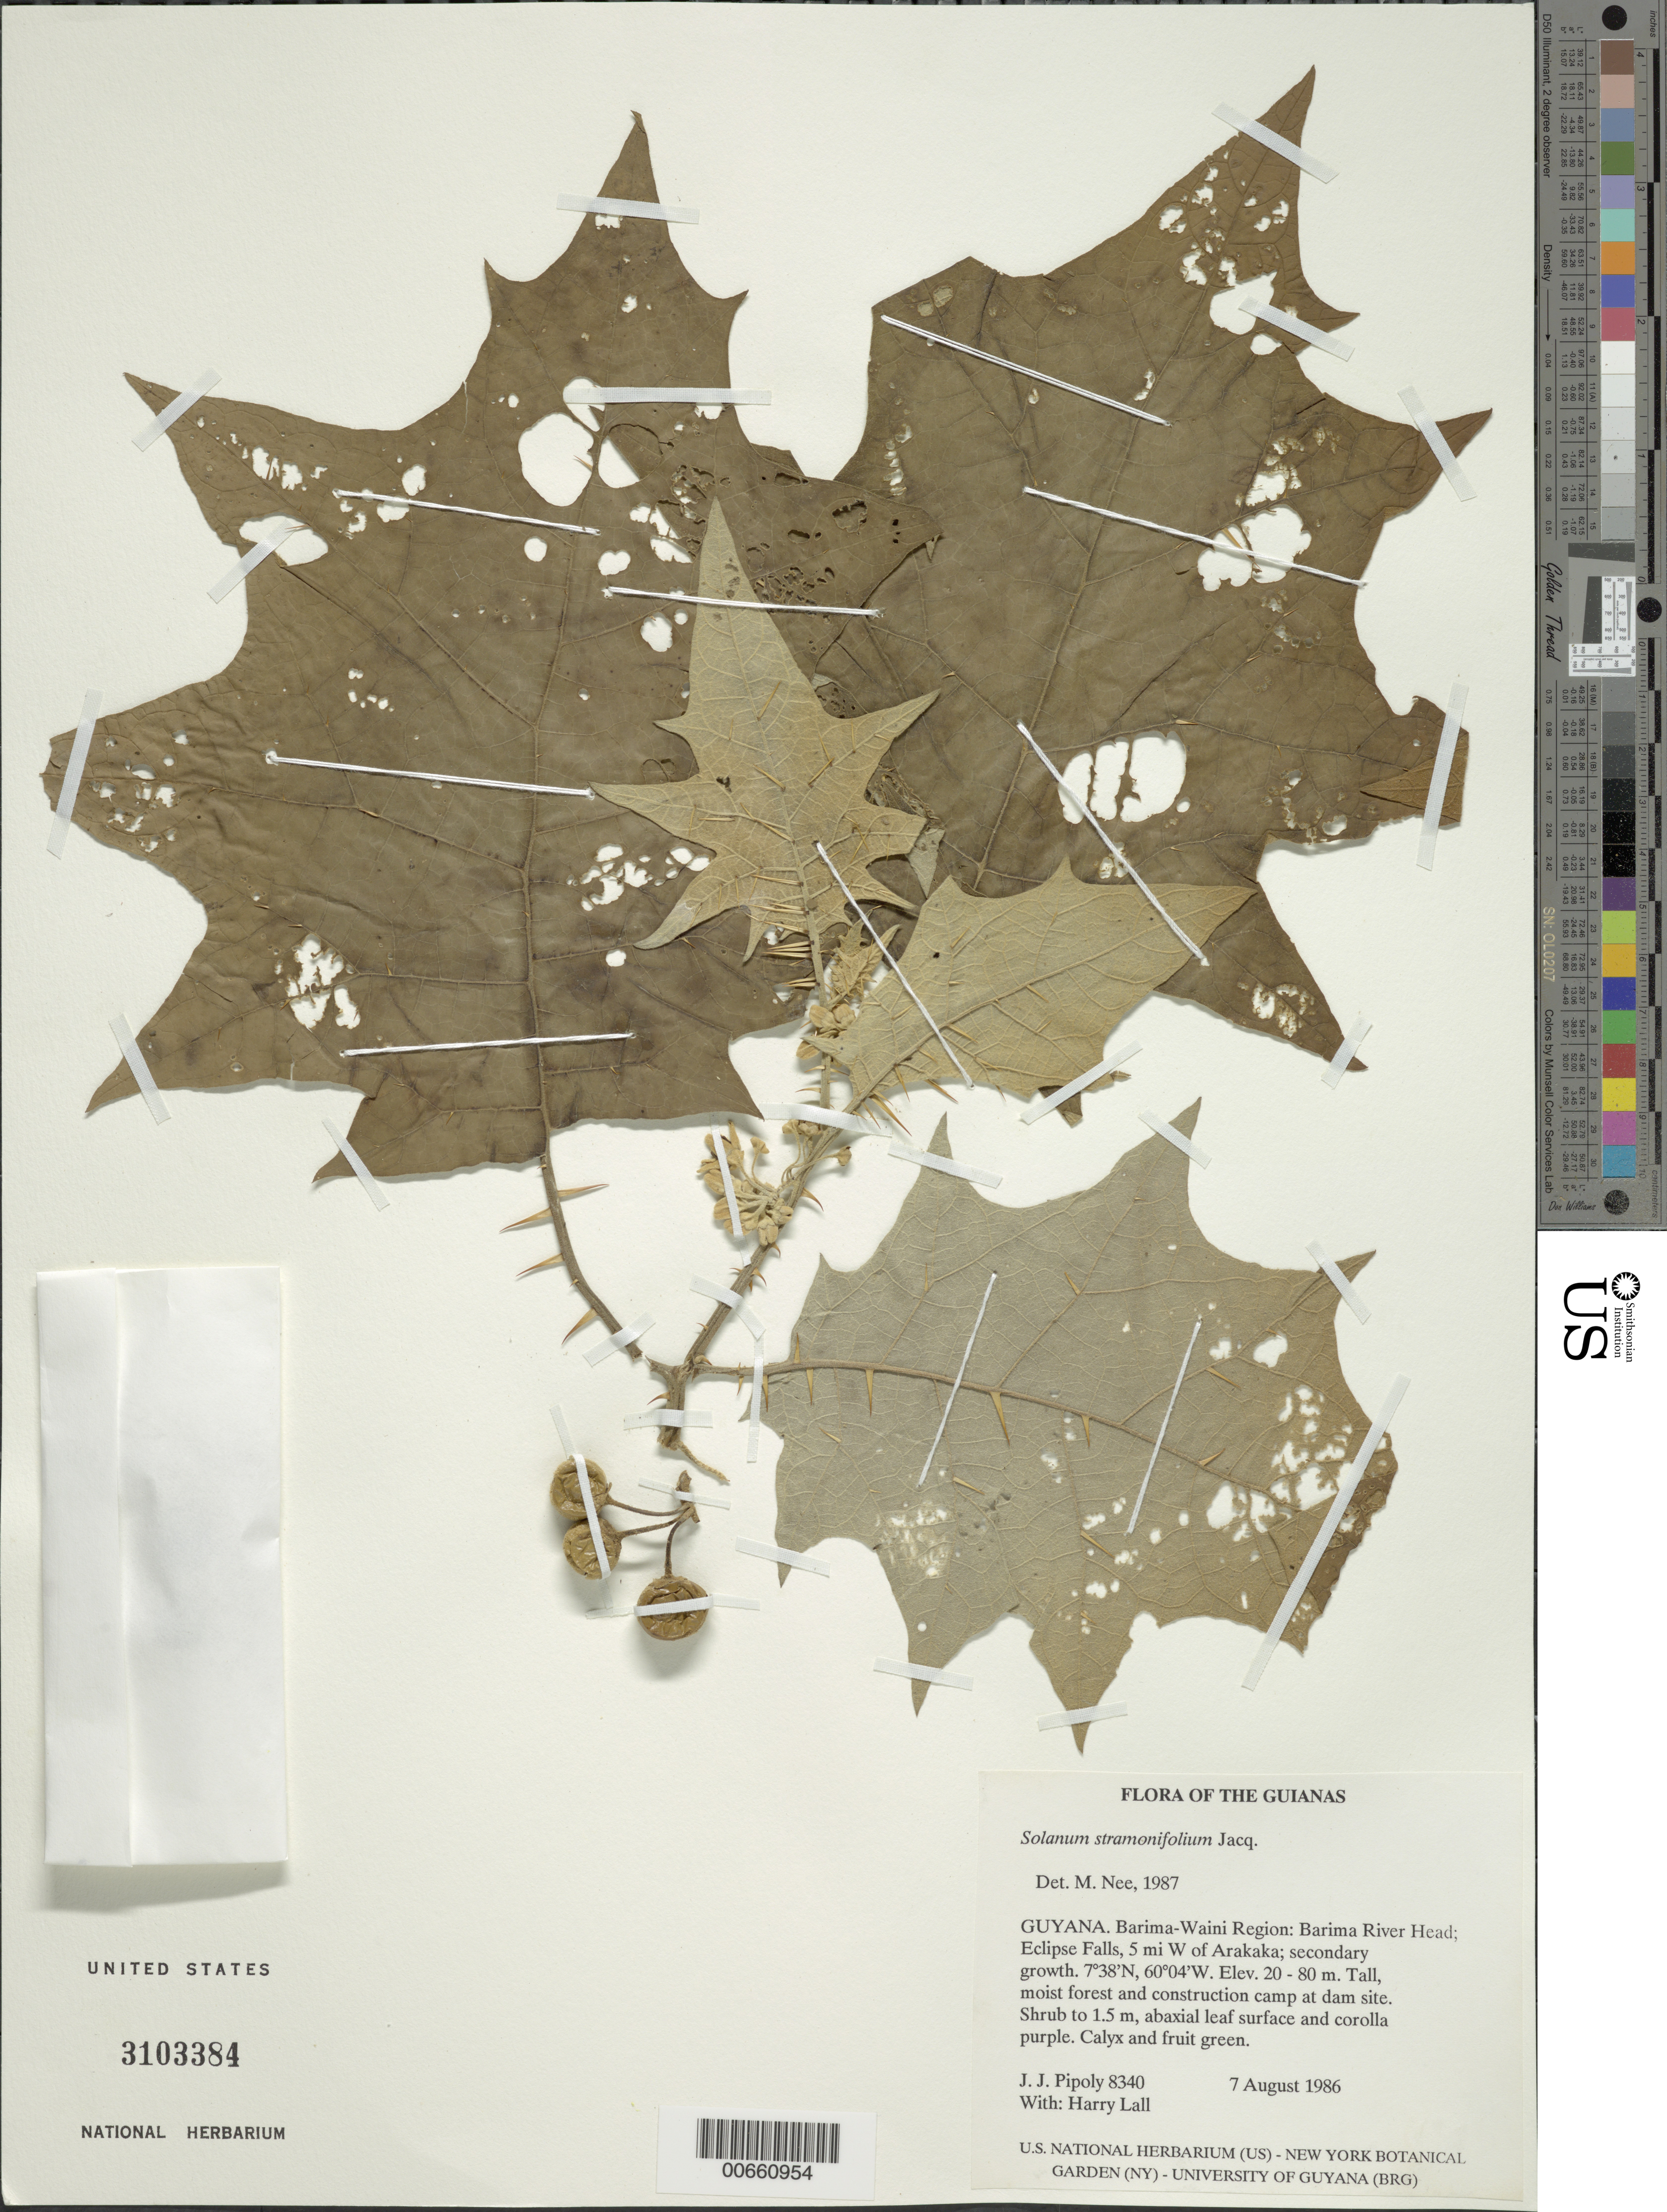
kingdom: Plantae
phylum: Tracheophyta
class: Magnoliopsida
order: Solanales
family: Solanaceae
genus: Solanum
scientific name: Solanum stramoniifolium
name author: Jacq.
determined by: Nee, Michael H.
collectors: J. J. Pipoly & H. Lall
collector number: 8340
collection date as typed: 8 Aug 1986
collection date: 1986-08-08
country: Guyana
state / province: Barima-Waini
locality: Barima River head; Eclipse Falls, 5 mi W of Arakaka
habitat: Secondary growth, tall moist forest and construction camp at dam site.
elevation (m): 20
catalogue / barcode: US 3103384